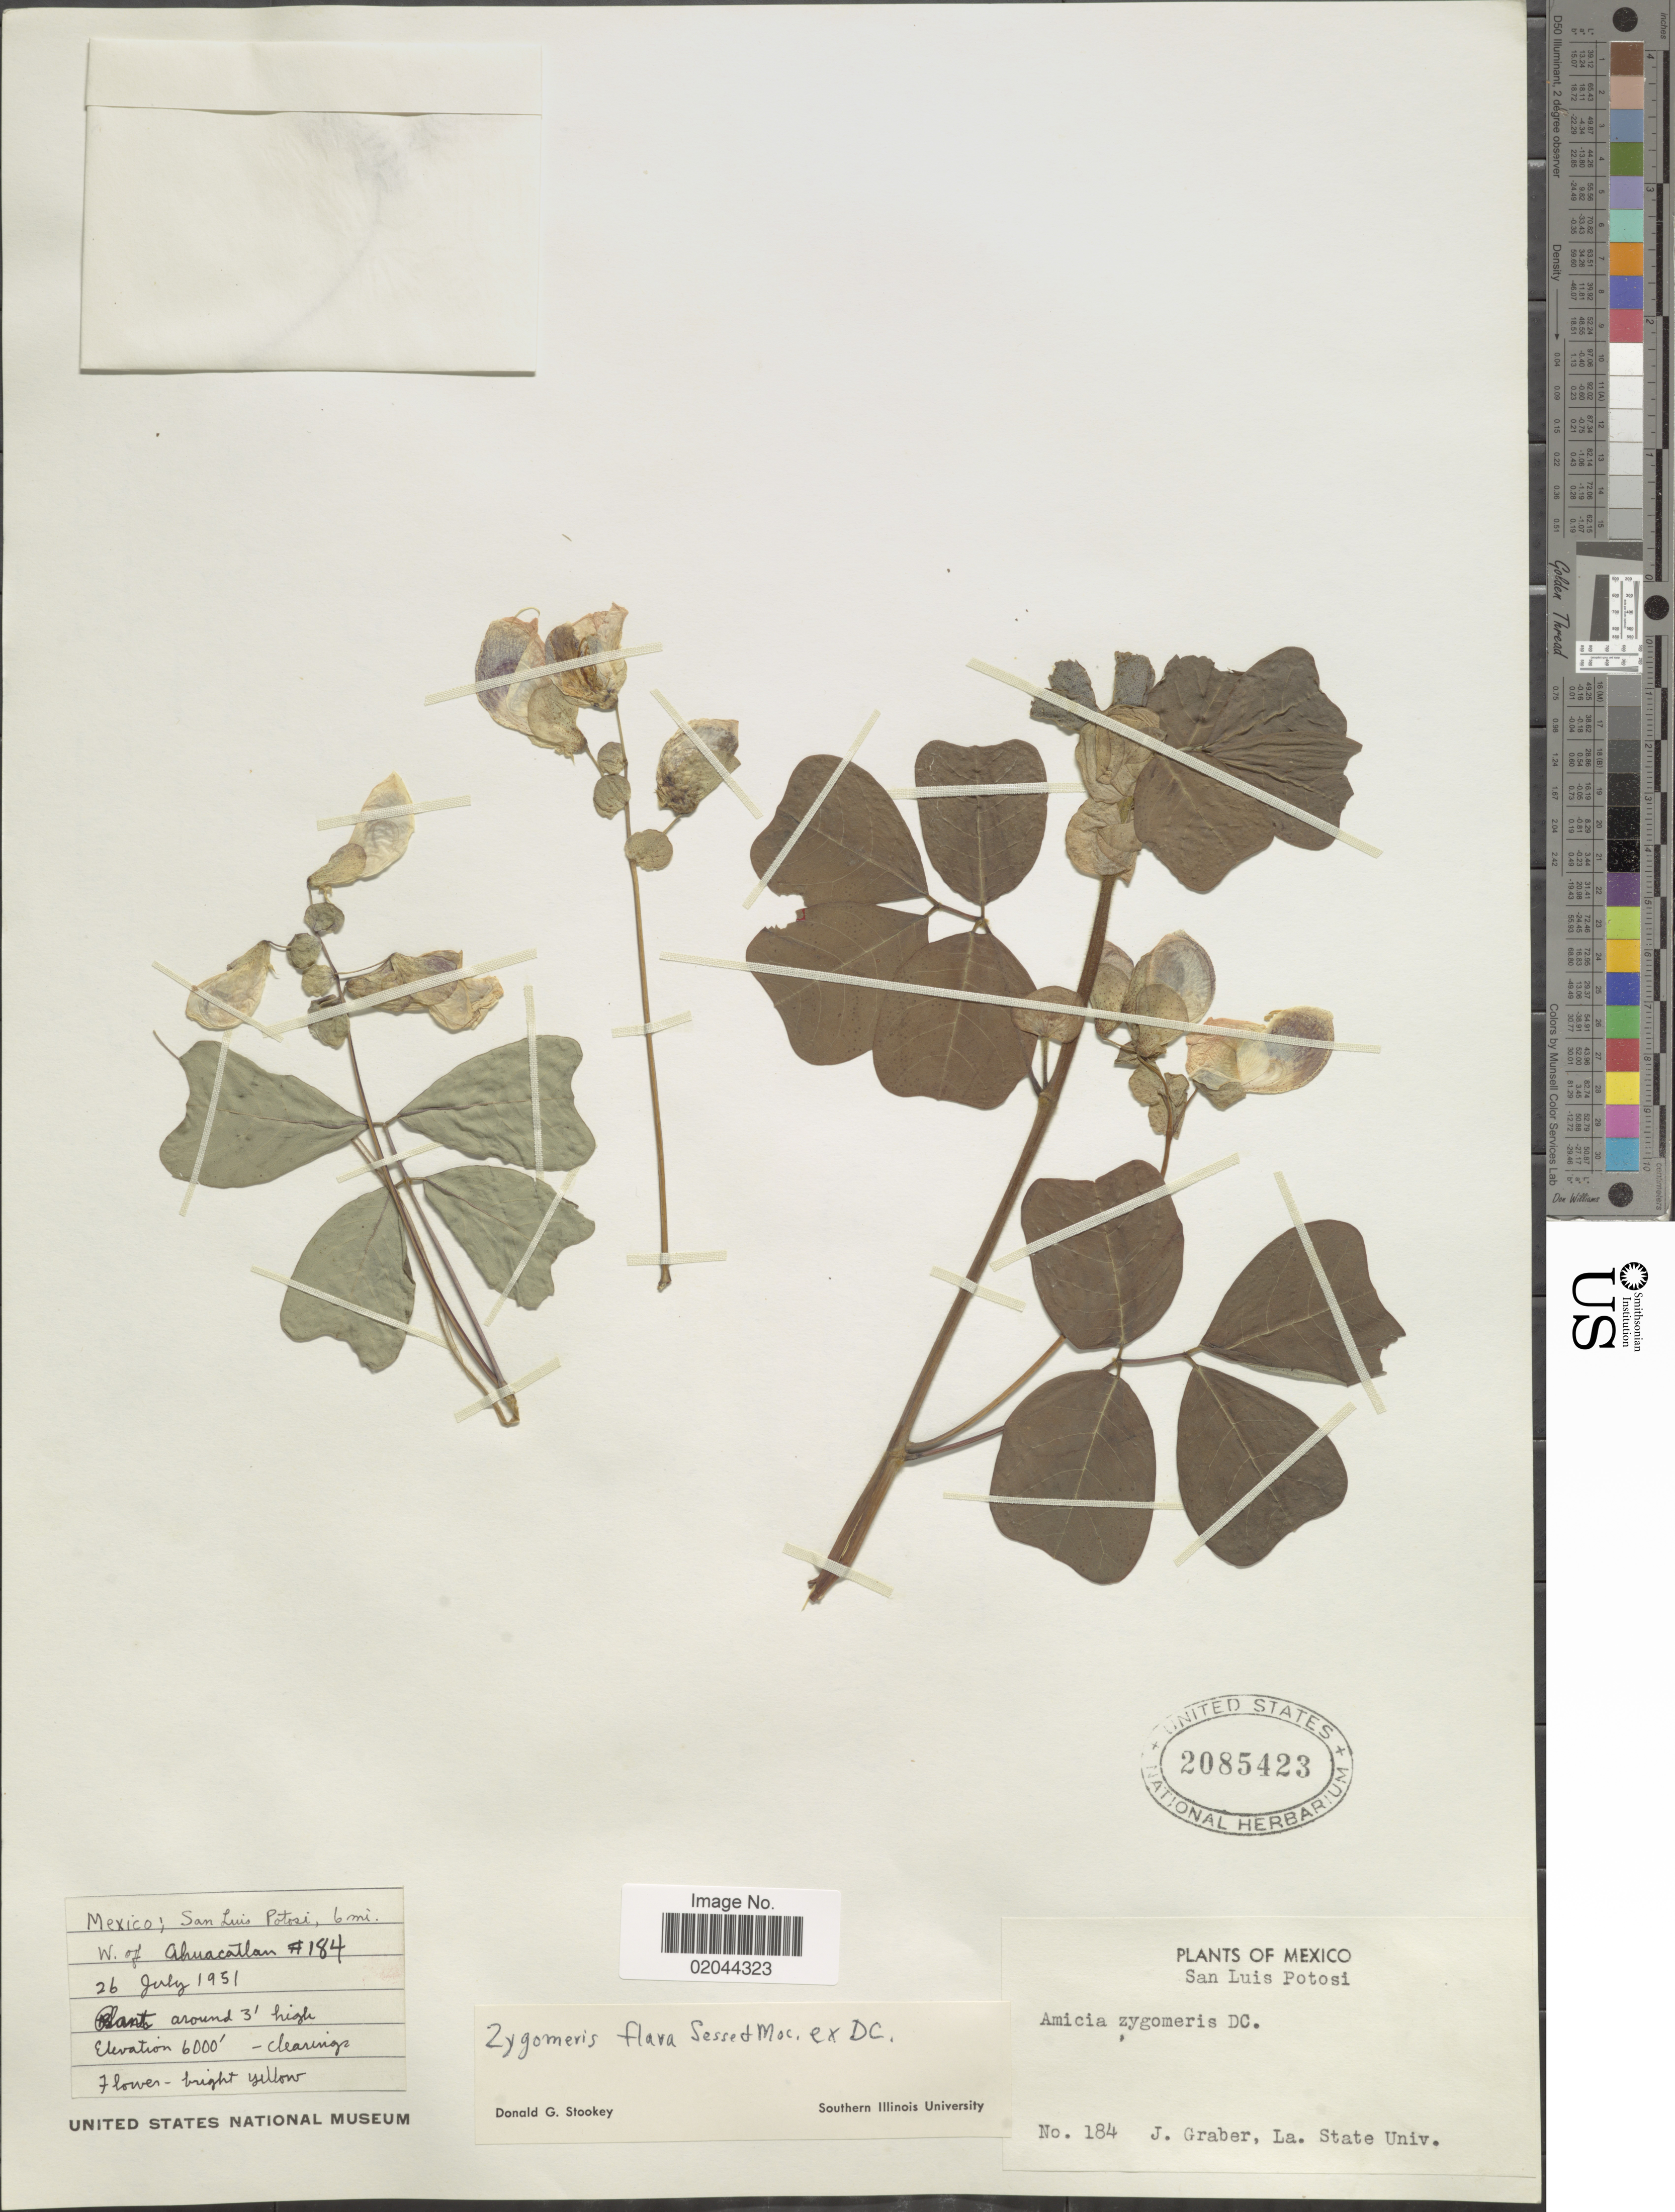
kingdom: Plantae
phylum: Tracheophyta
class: Magnoliopsida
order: Fabales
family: Fabaceae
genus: Amicia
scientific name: Amicia zygomeris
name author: DC.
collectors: J. Graber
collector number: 184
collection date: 1951-07-26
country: Mexico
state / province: San Luis Potosí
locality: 6 mi W of Ahuacatlan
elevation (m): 1829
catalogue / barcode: US 2085423